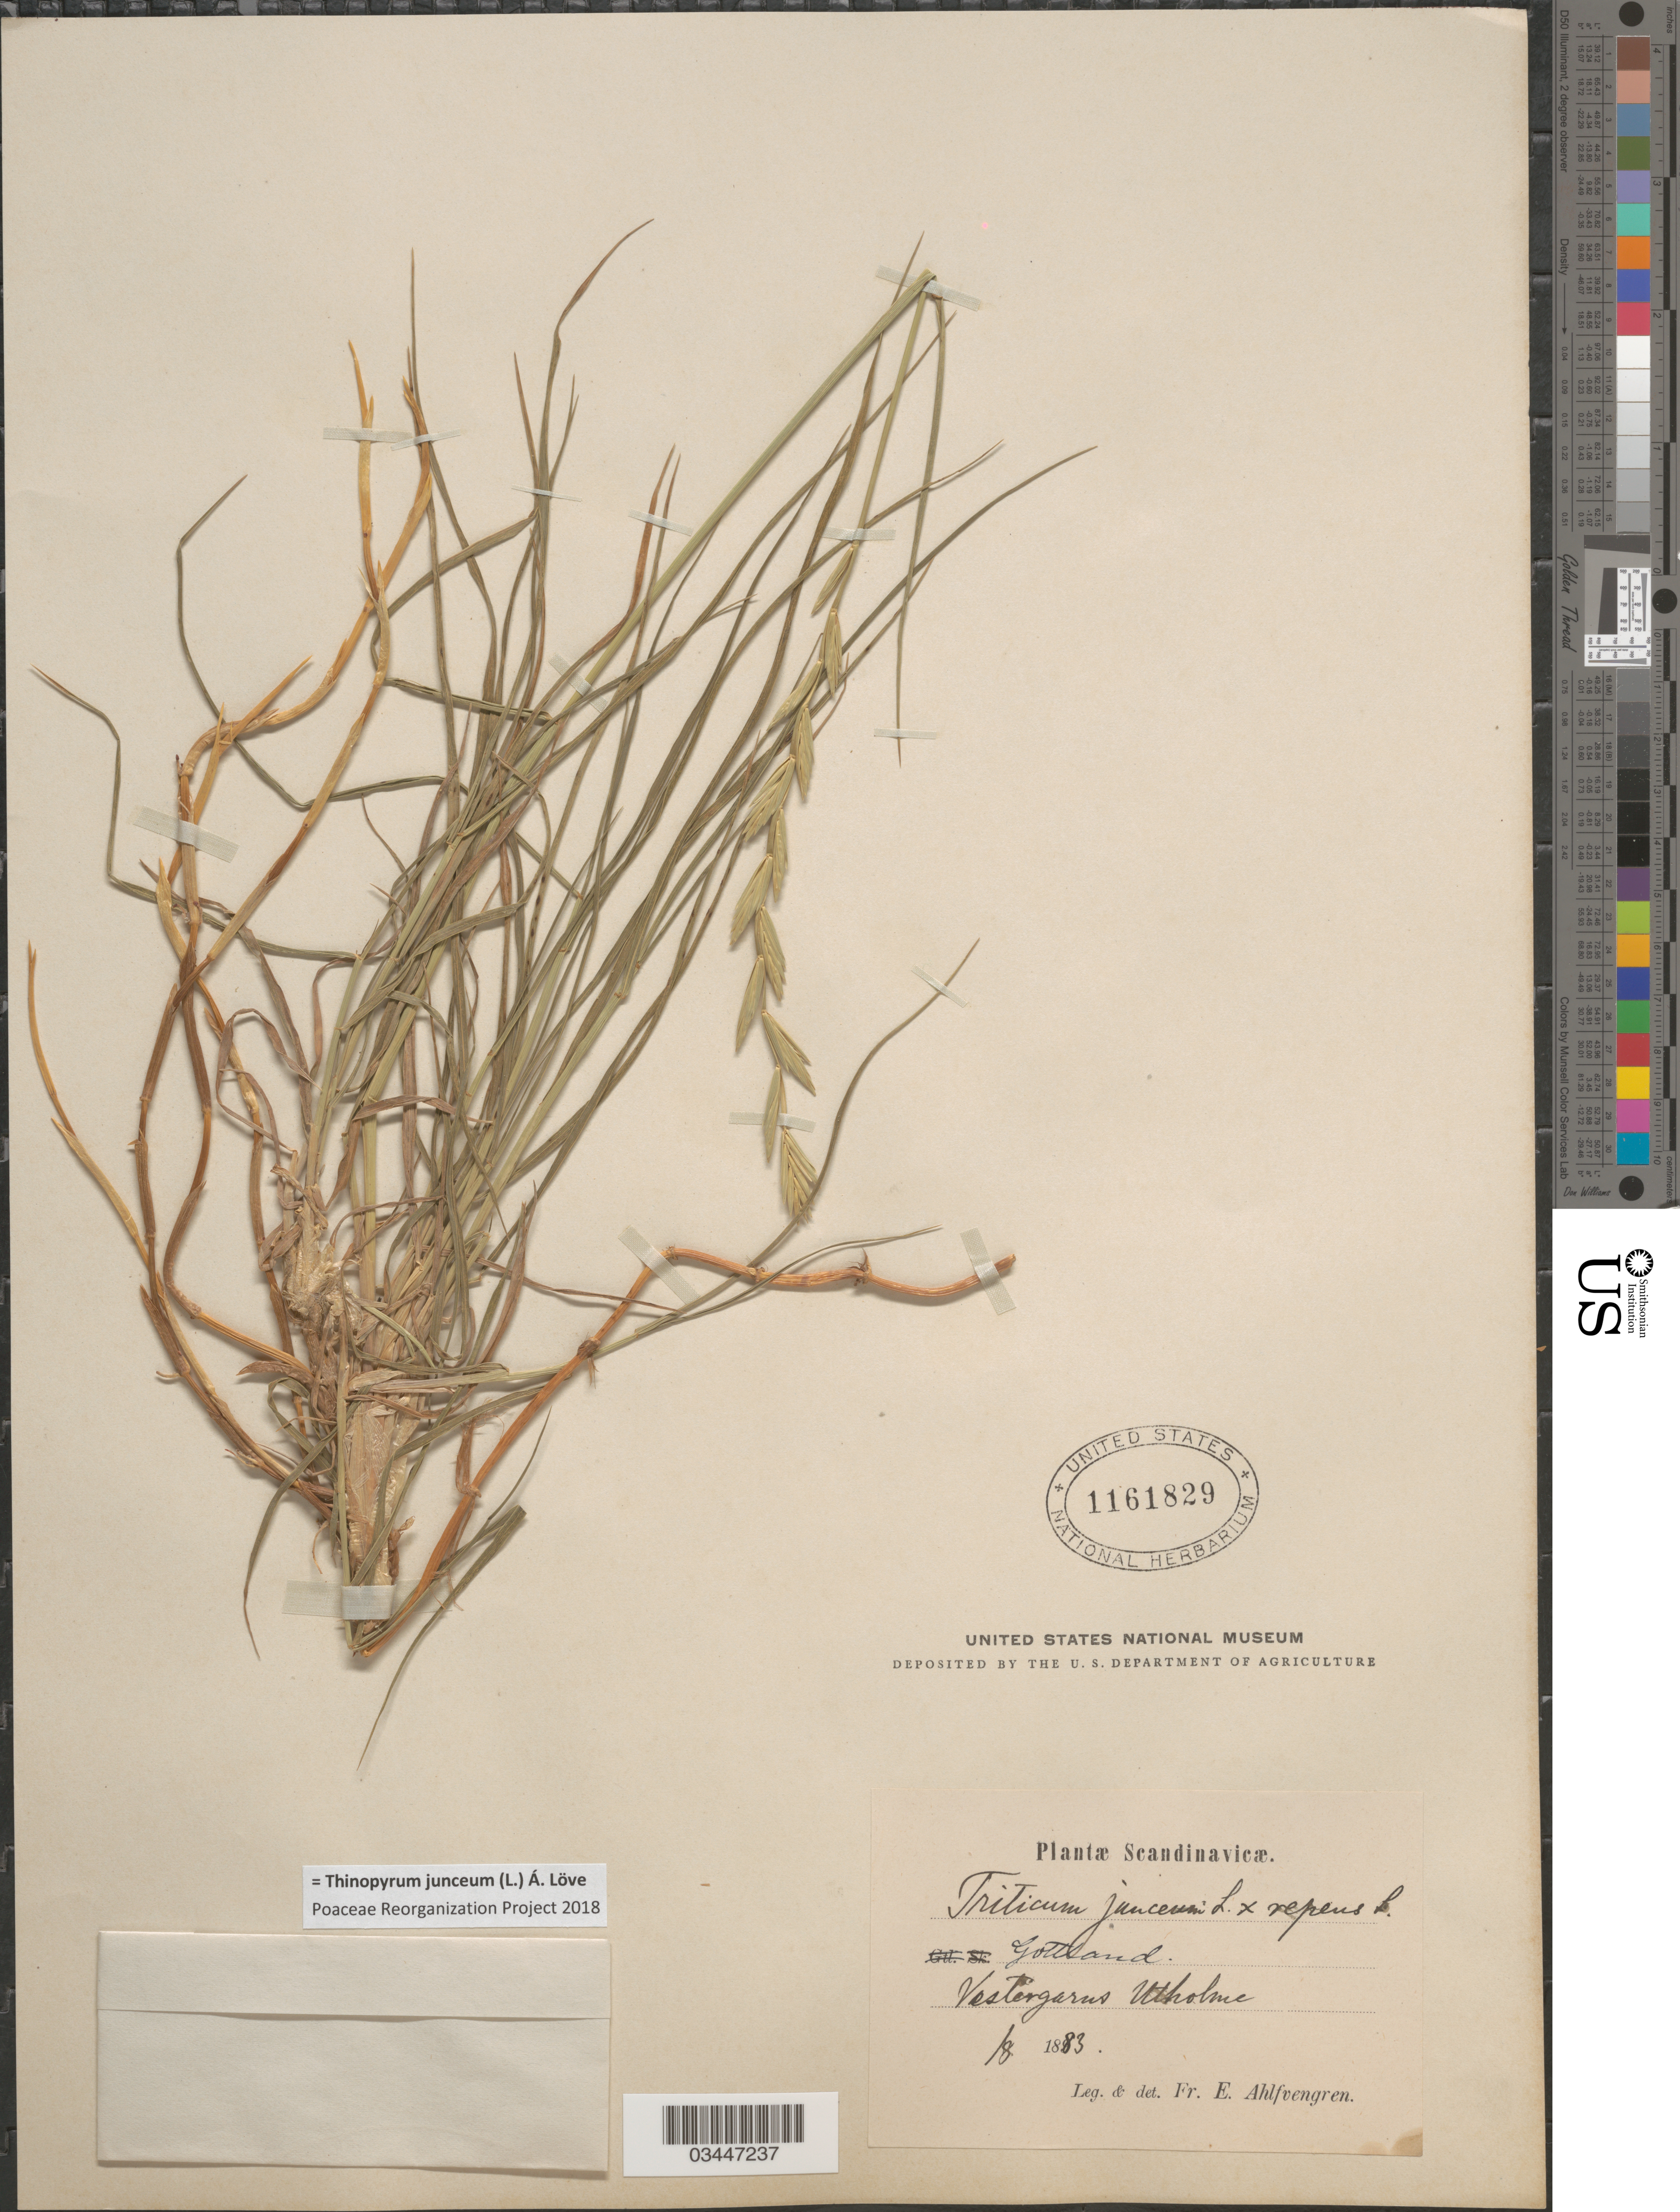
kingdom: Plantae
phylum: Tracheophyta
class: Liliopsida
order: Poales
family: Poaceae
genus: Thinopyrum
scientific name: Thinopyrum junceum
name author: (L.) Á. Löve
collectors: E. Ahlfvengren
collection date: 1883-08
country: Sweden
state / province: Gotland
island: Gotland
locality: Scandinavicæ. Gottland. Vestergarns Utholme.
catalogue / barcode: US 1161829